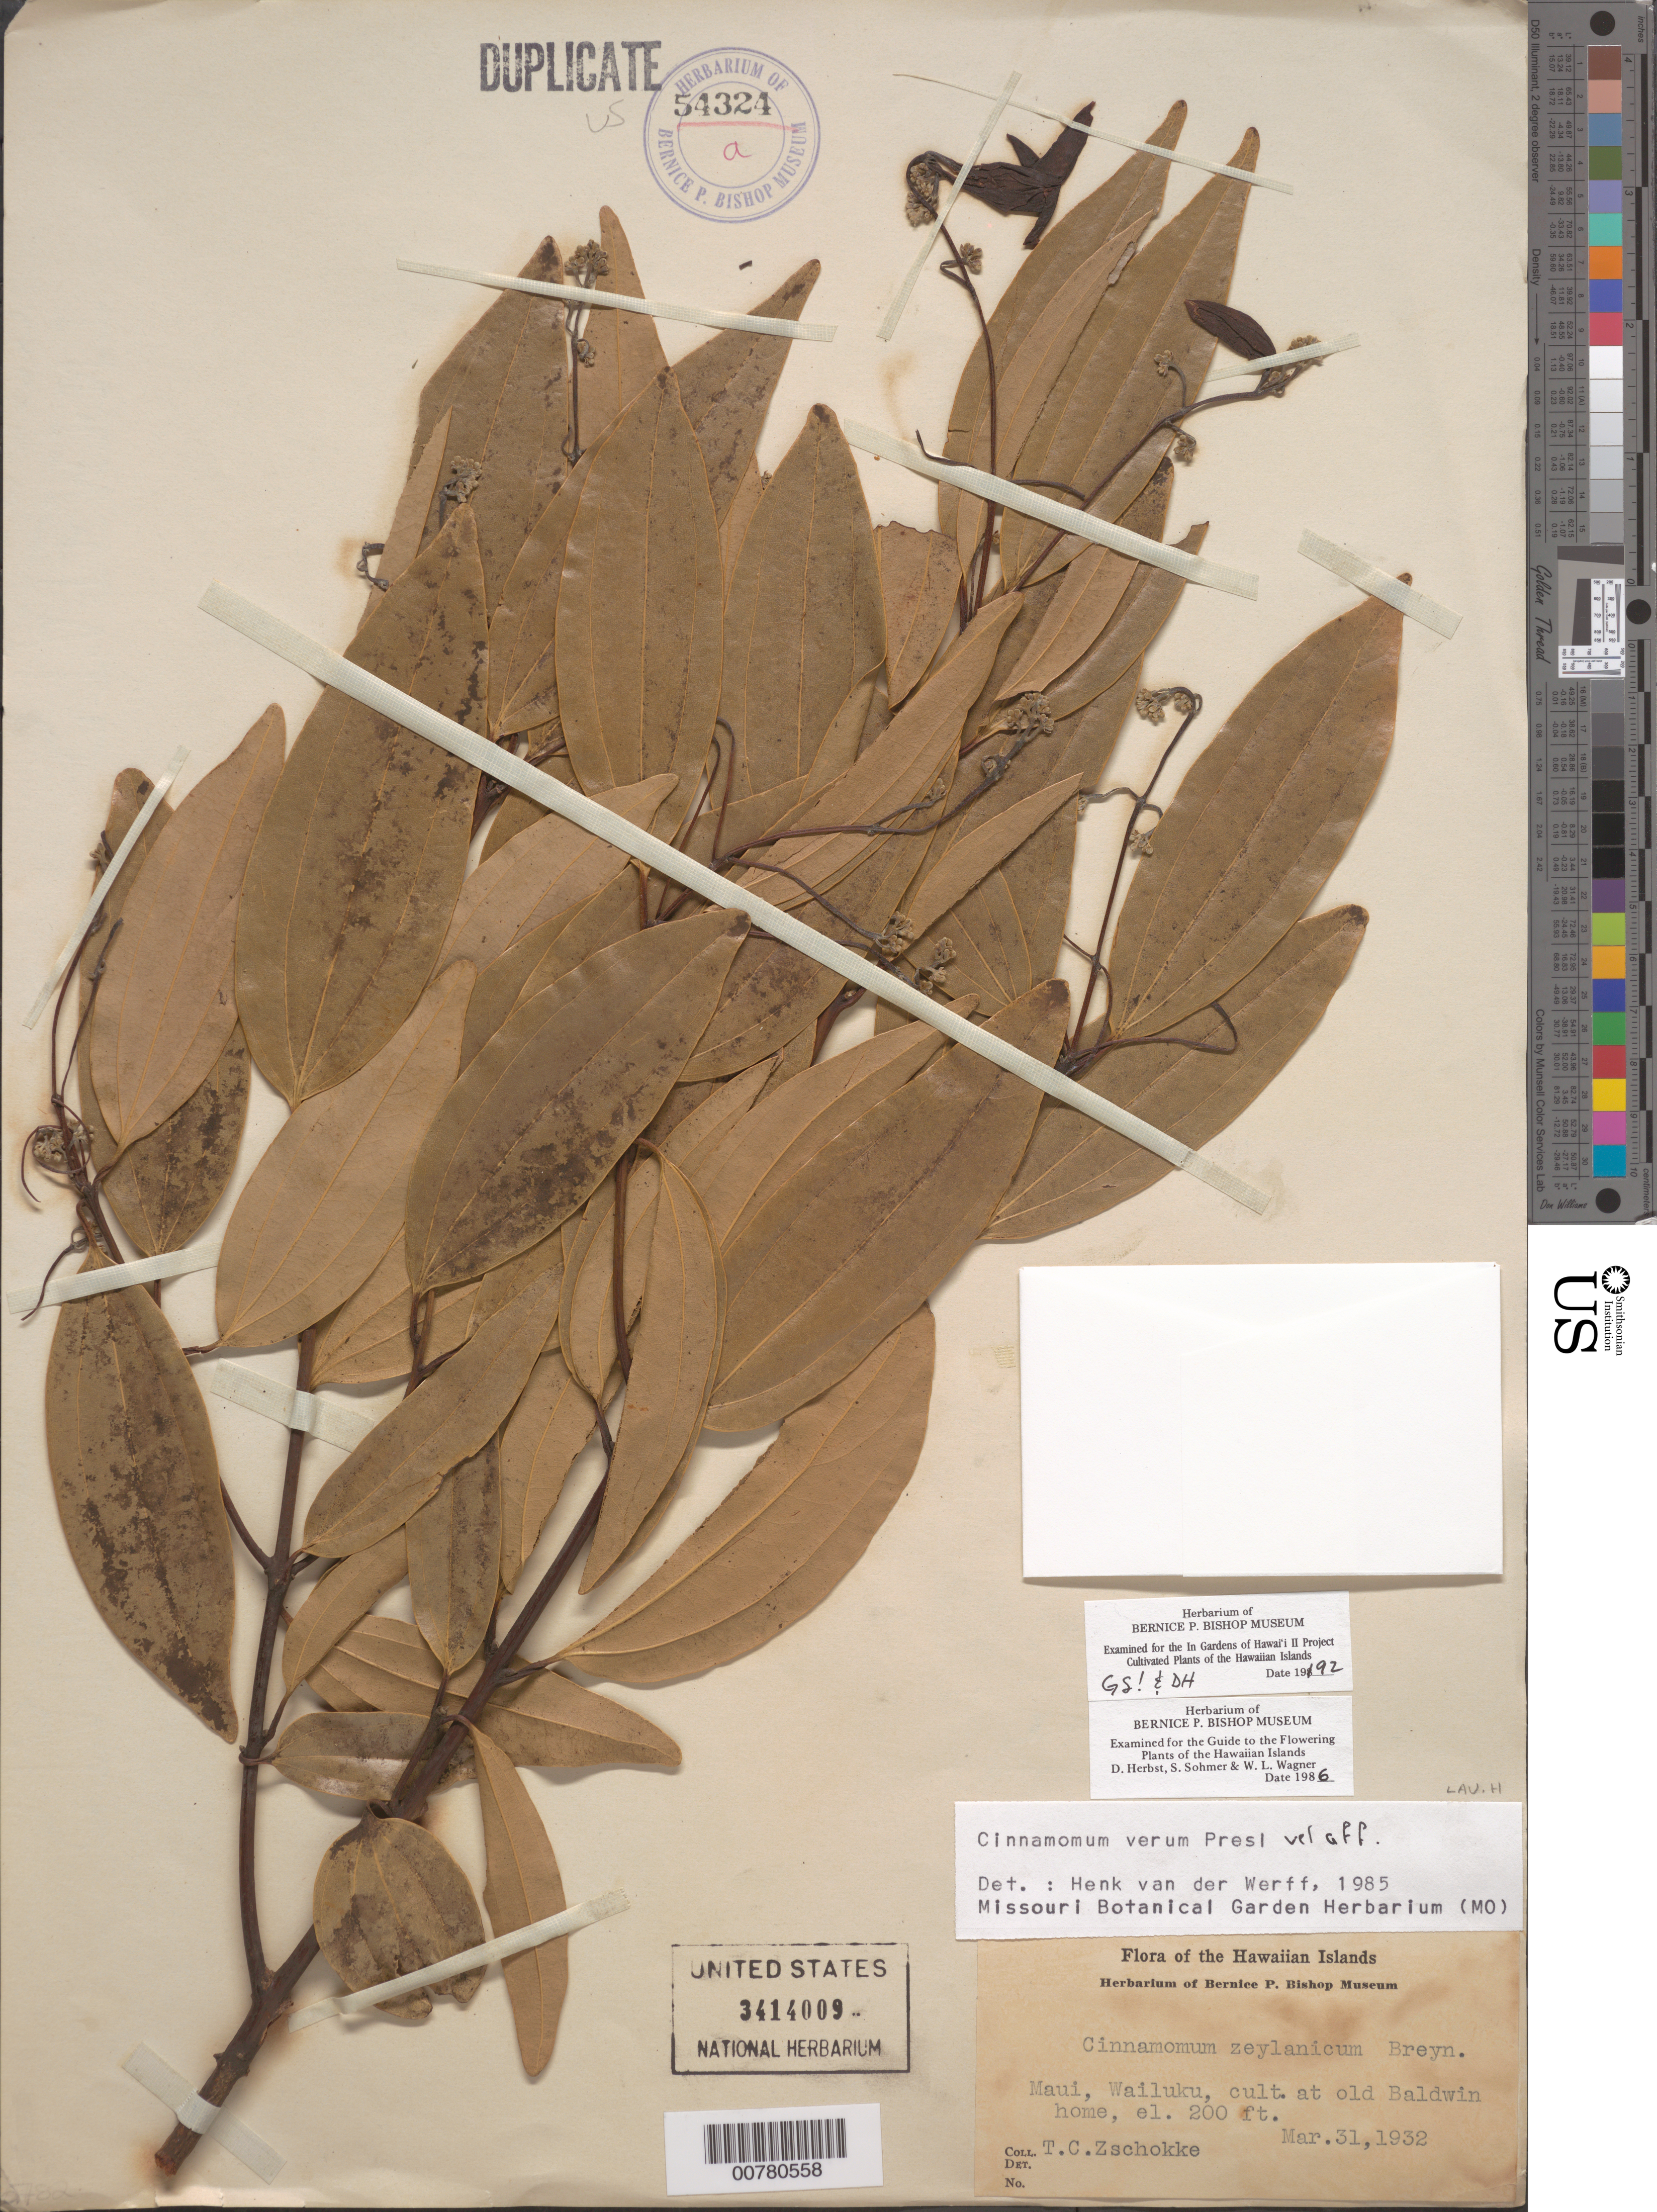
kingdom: Plantae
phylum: Tracheophyta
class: Magnoliopsida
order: Laurales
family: Lauraceae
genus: Cinnamomum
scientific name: Cinnamomum verum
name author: J. Presl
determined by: Staples, G. W.; Herbst, D. R.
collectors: T. C. Zschokke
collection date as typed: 31 Mar 1932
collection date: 1932-03-31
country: United States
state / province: Hawaii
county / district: Hawaii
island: Maui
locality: Wailuku at old Baldwin home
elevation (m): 61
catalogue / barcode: US 341009